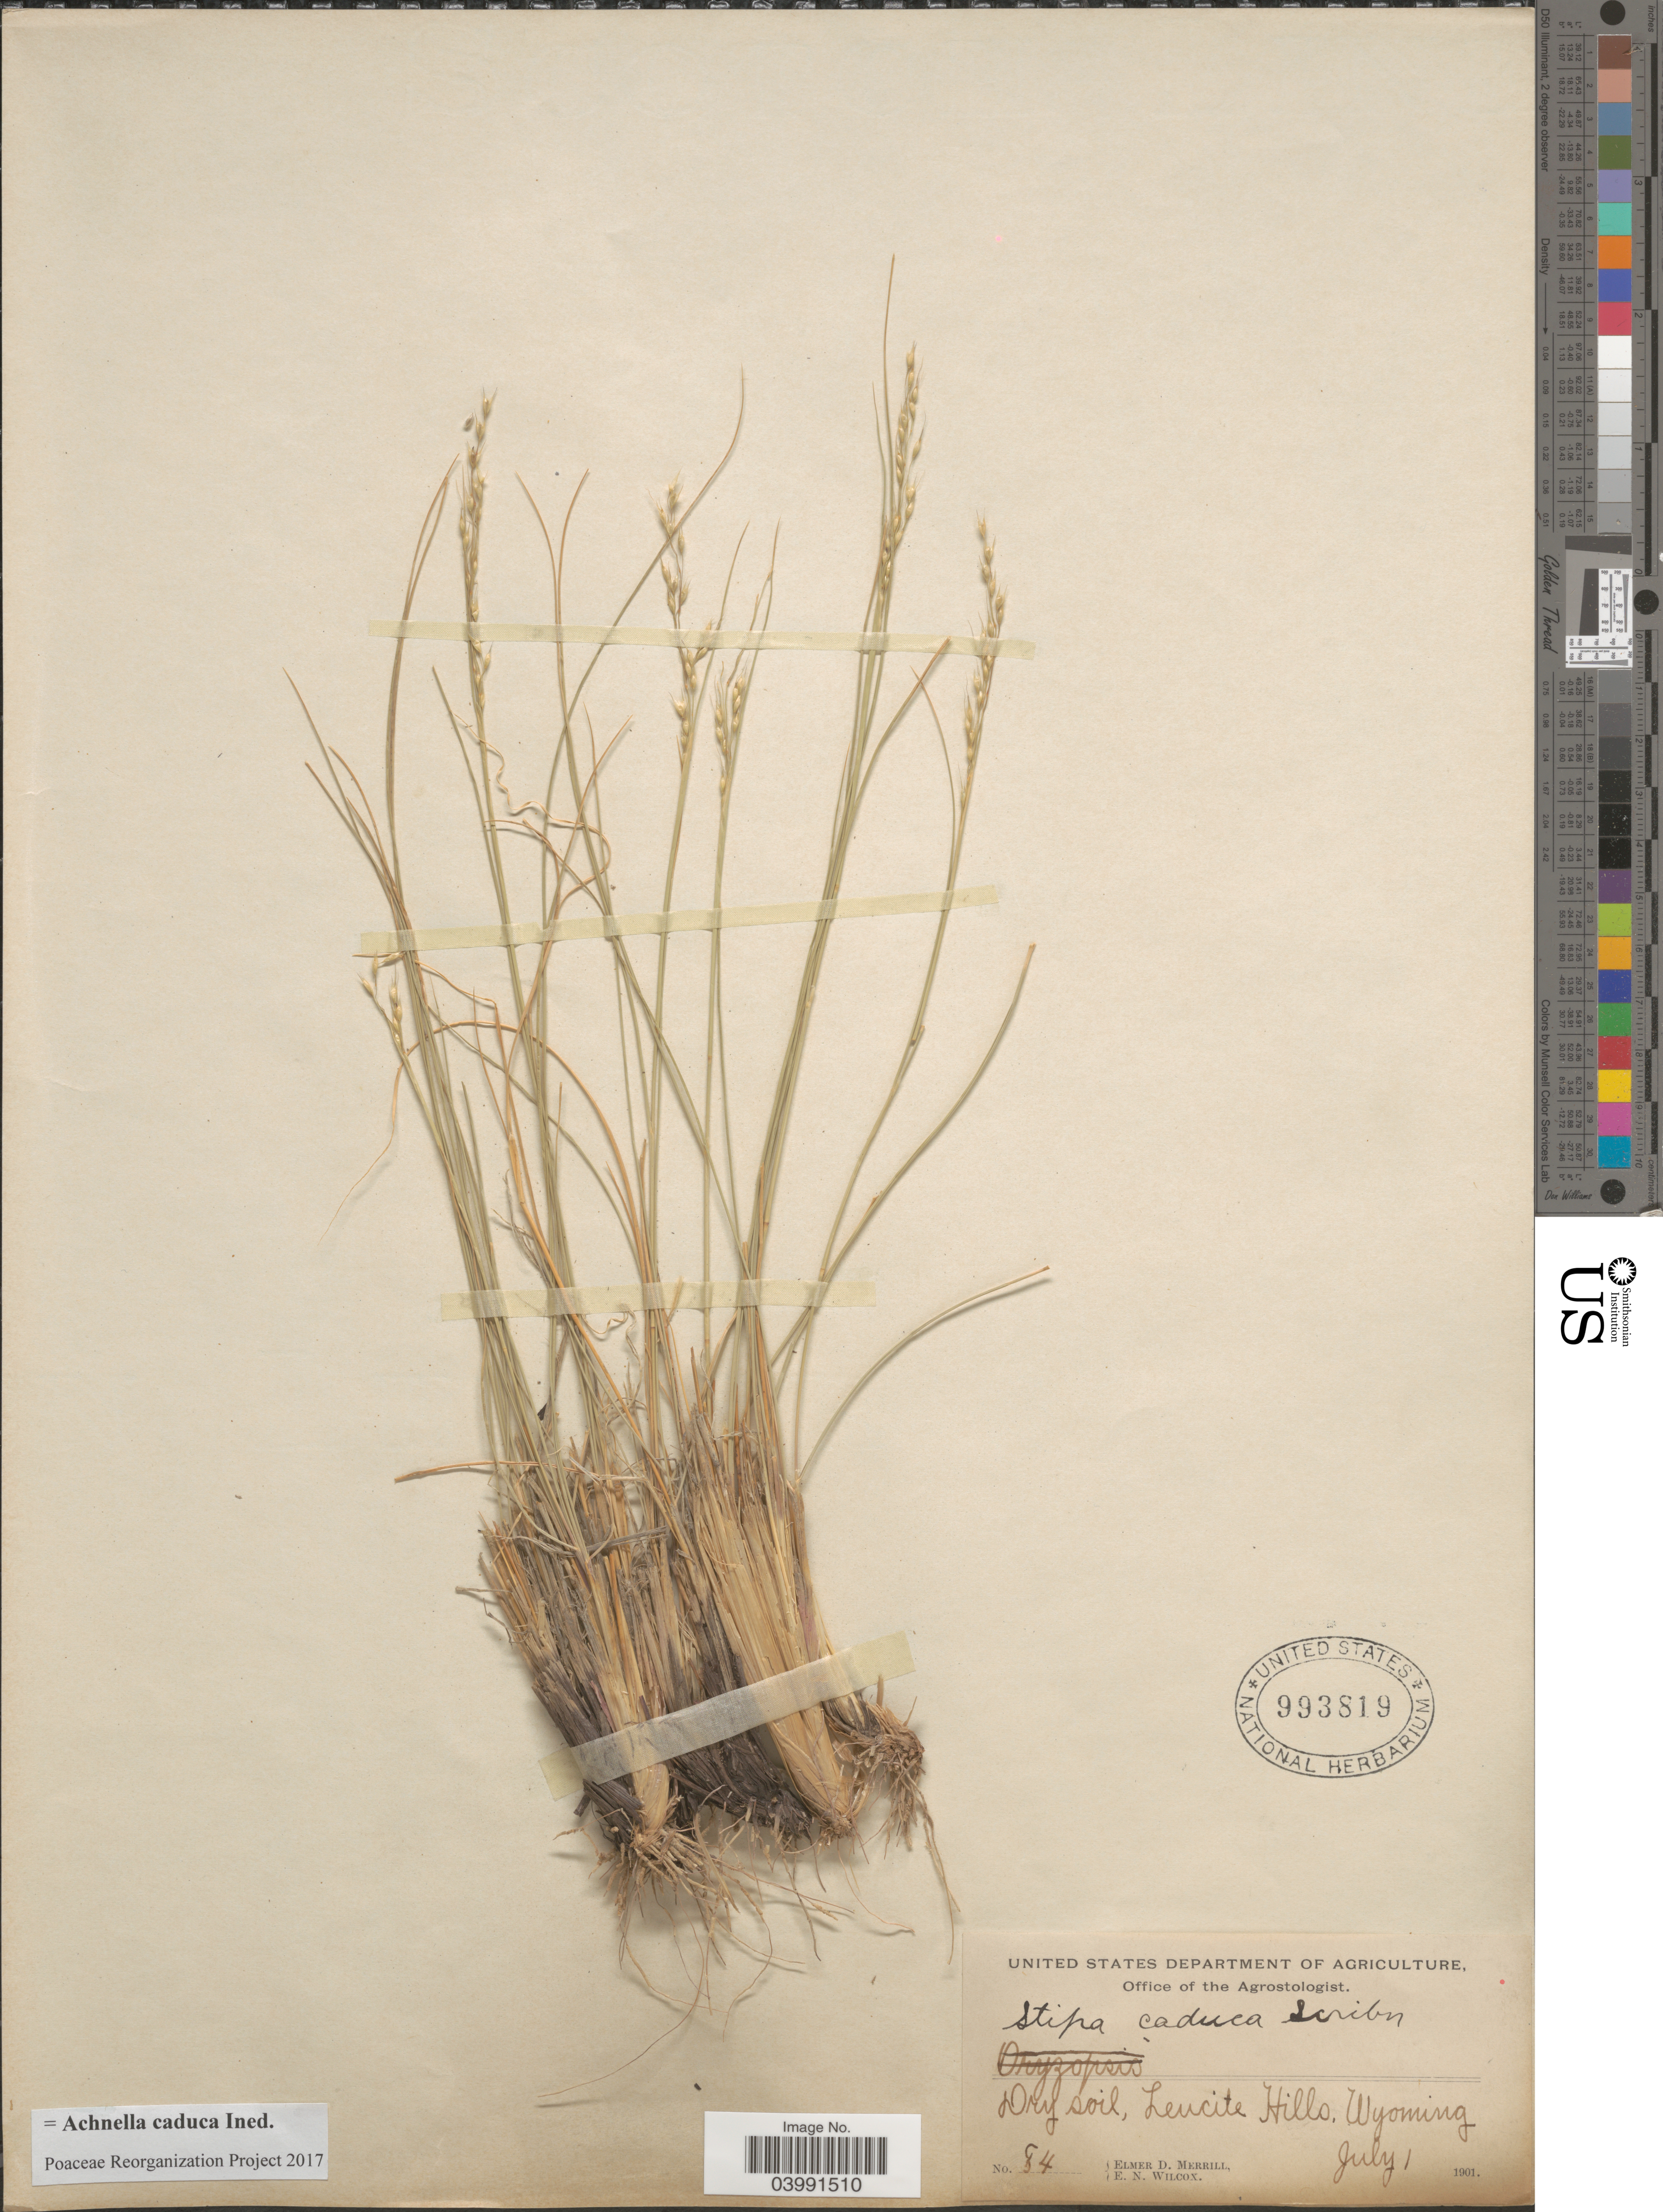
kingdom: Plantae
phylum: Tracheophyta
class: Liliopsida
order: Poales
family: Poaceae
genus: Achnella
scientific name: x Achnella caduca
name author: (W.J. Beal) Barkworth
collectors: E. D. Merrill & E. Wilcox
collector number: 84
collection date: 1901-07-01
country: United States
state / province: Wyoming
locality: Leucite Hills.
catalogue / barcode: US 993819